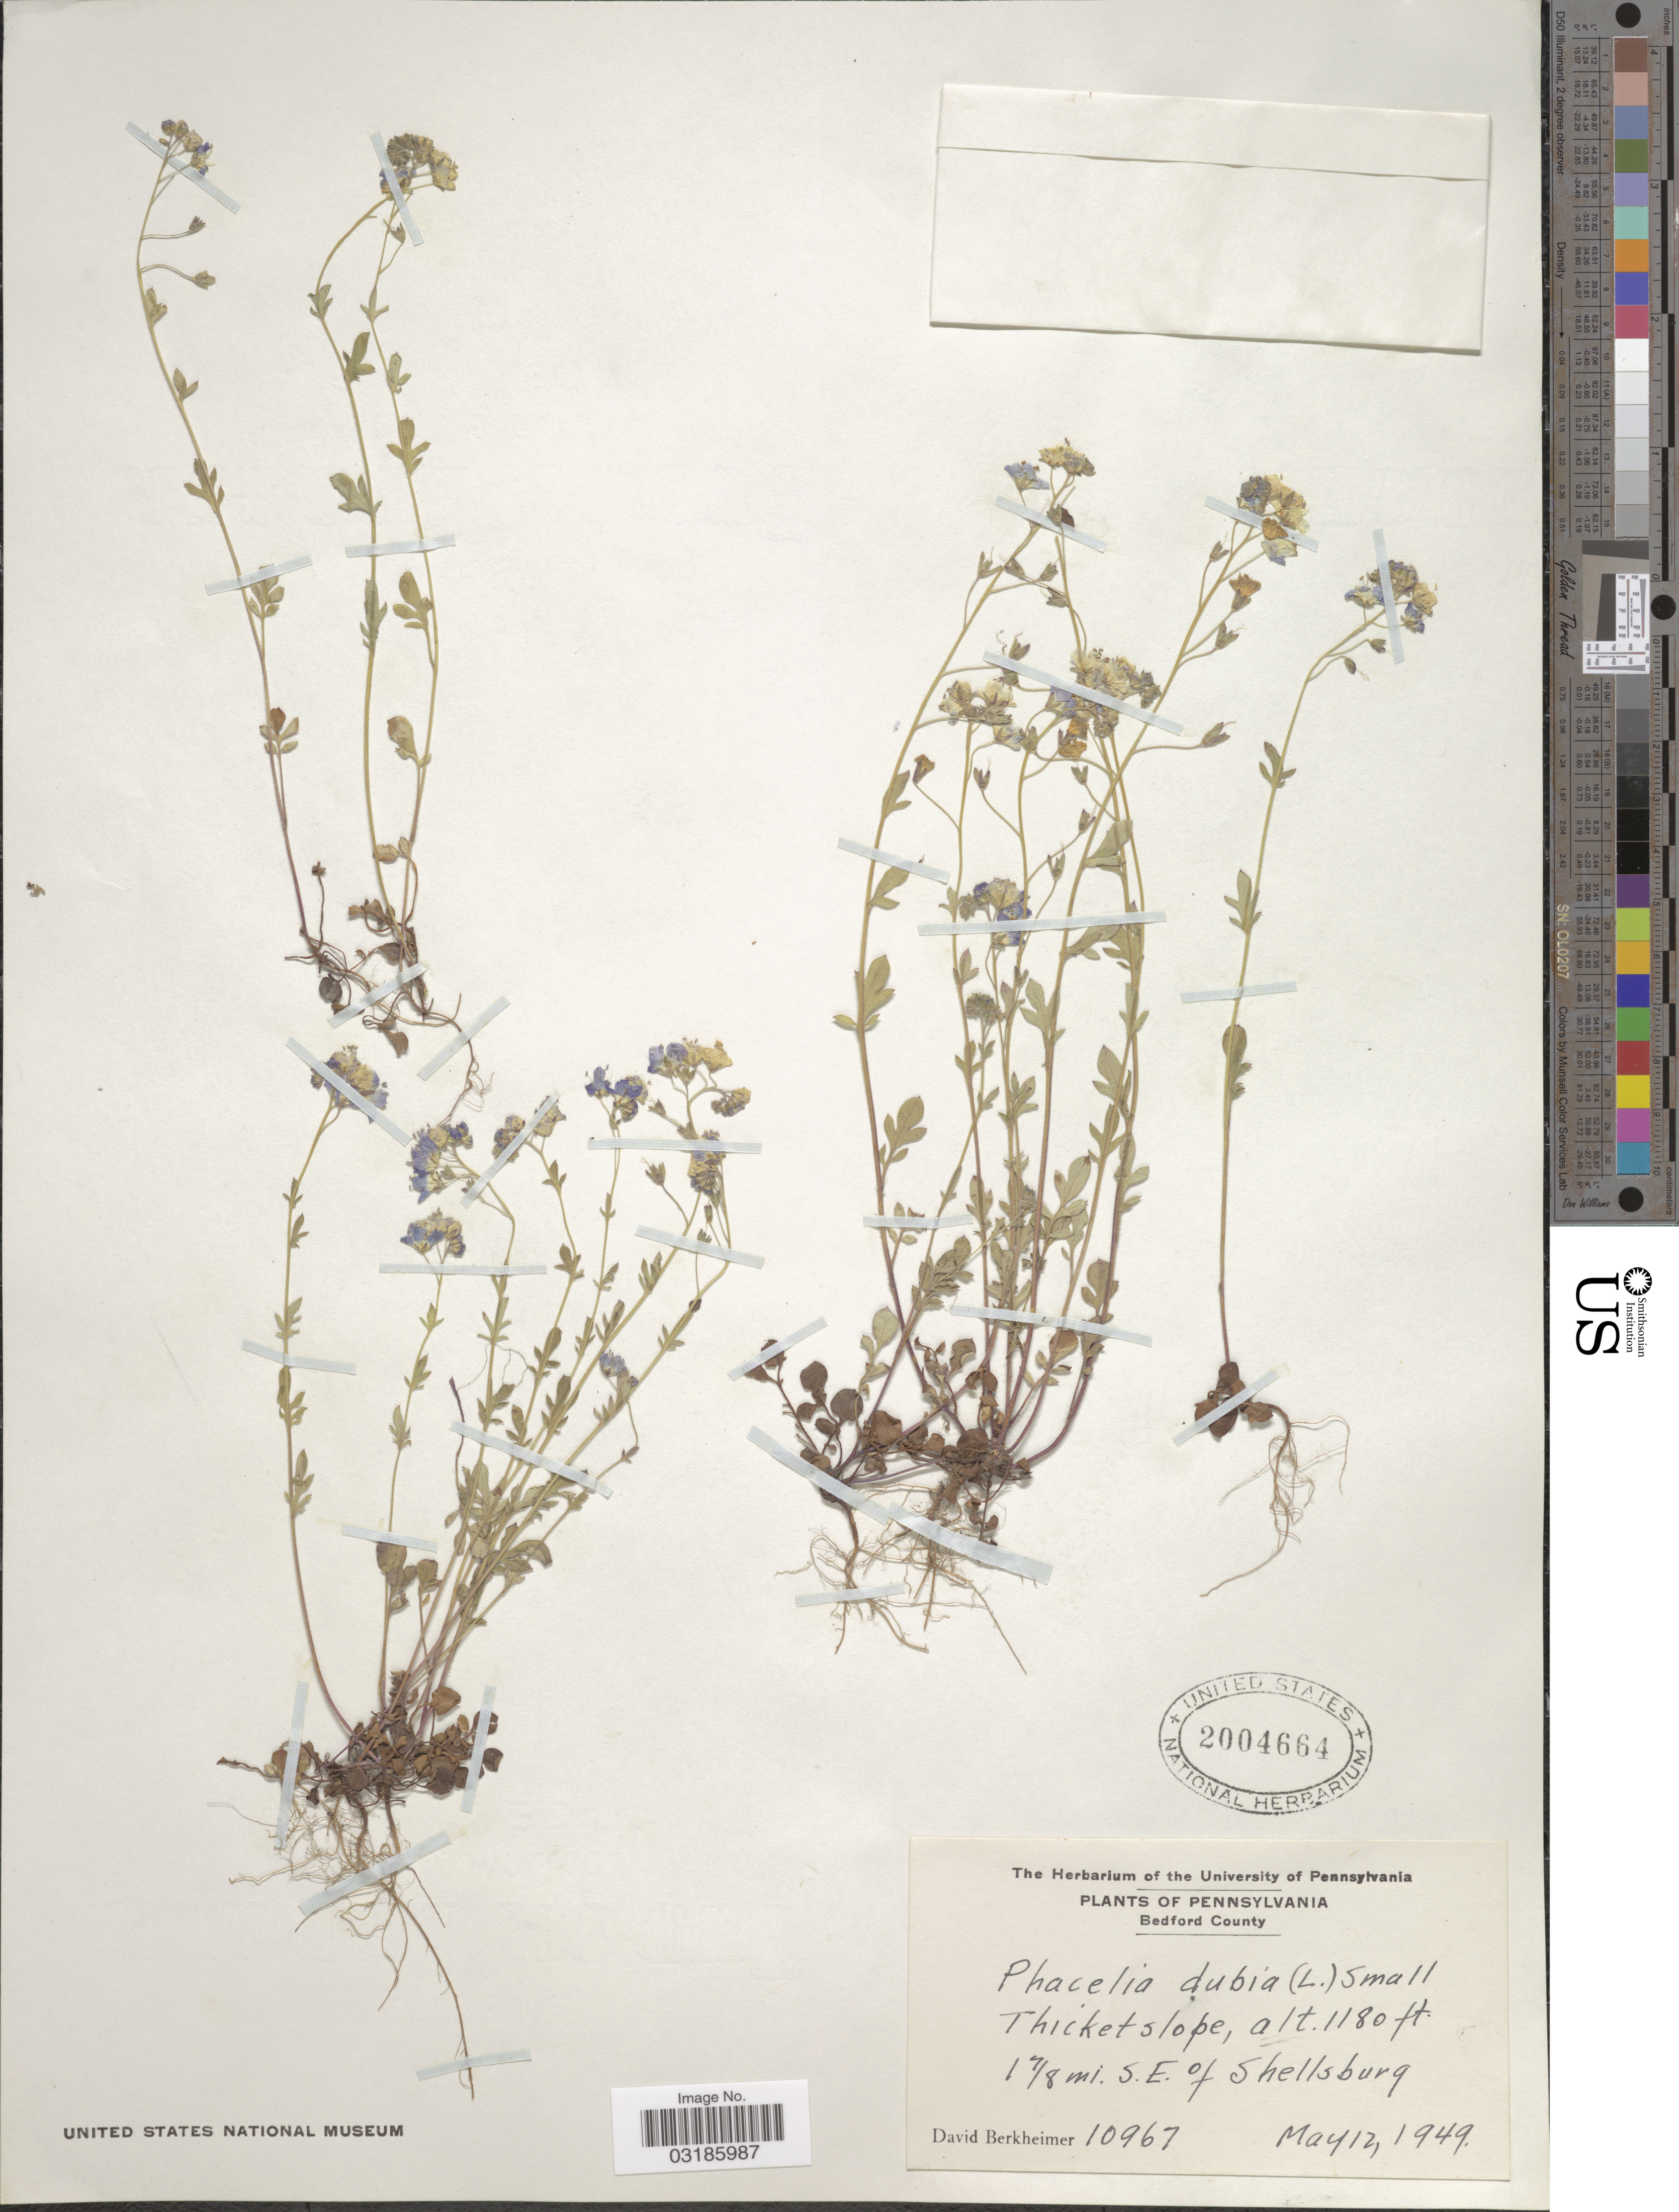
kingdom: Plantae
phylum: Tracheophyta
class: Magnoliopsida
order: Boraginales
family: Hydrophyllaceae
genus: Phacelia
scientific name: Phacelia dubia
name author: (L.) Trel.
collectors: D. Berkheimer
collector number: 10967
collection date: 1949-05-12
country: United States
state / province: Pennsylvania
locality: Bedford County. Thicket slope, 1 7/8 mi. S. E. of Shellsburg.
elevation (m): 360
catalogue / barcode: US 2004664